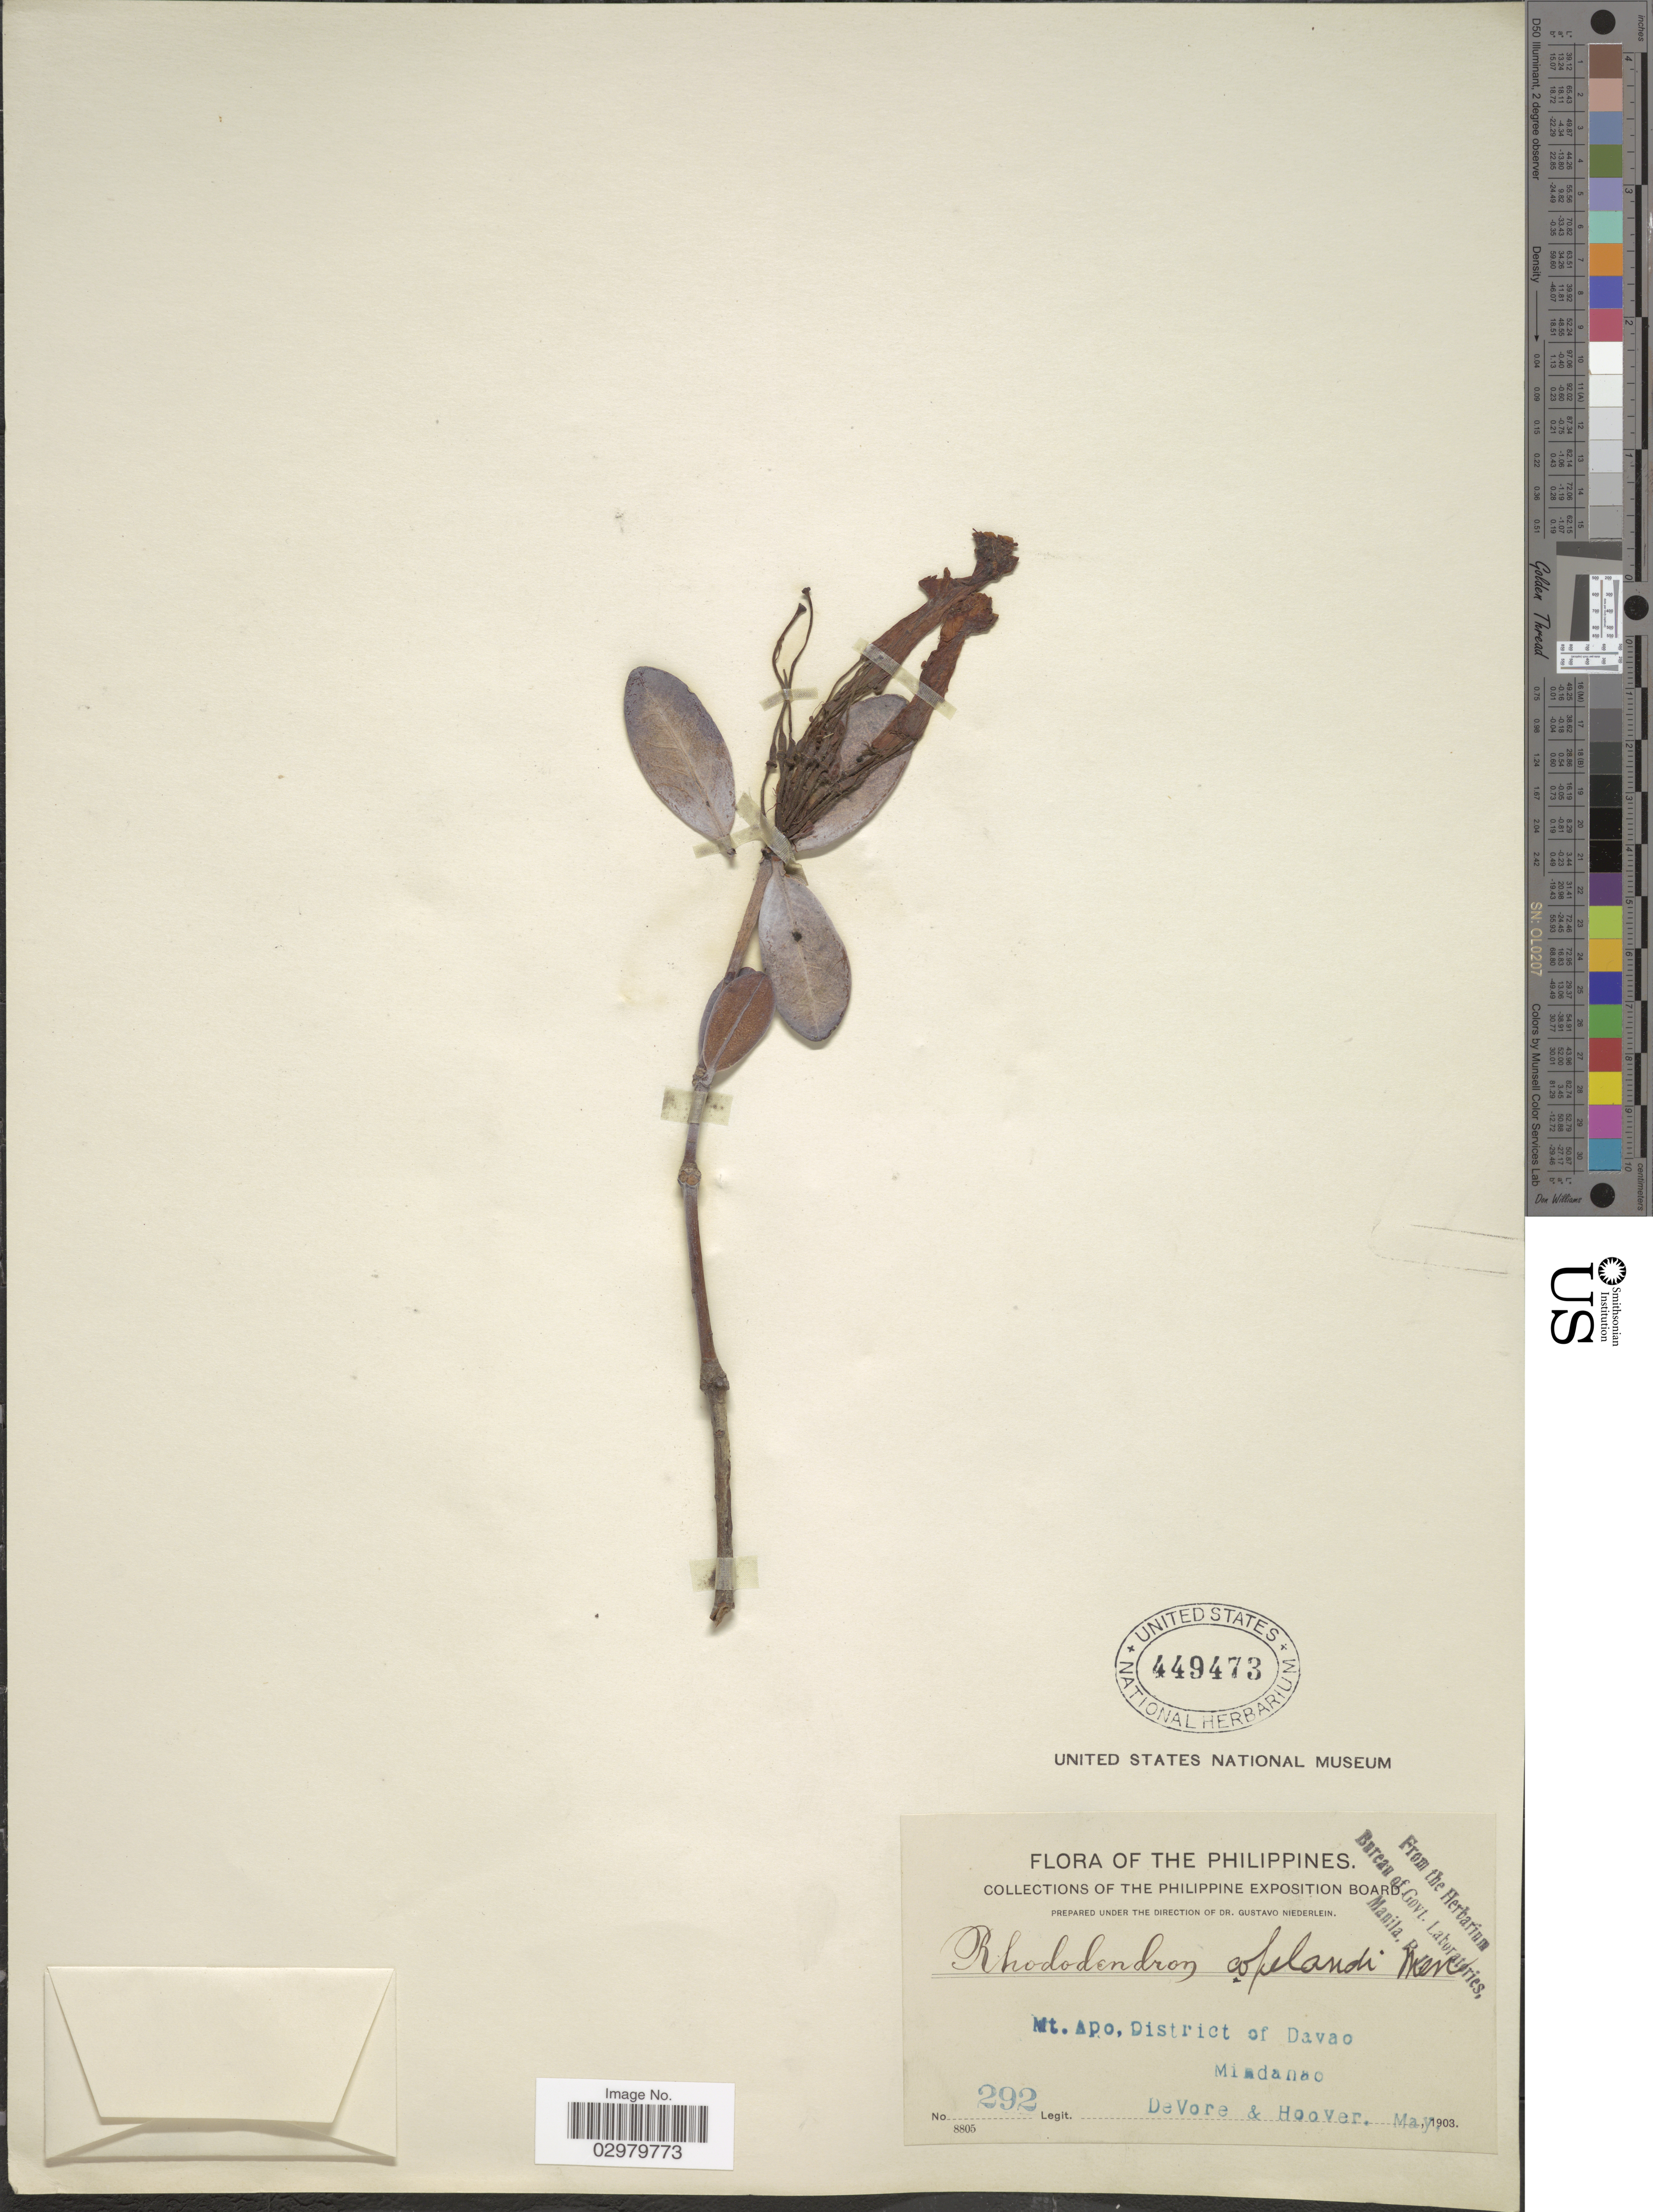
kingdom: Plantae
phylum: Tracheophyta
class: Magnoliopsida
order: Ericales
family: Ericaceae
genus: Rhododendron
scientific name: Rhododendron copelandii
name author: Merr.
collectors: B. F. DeVore & -- Hoover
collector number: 292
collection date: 1903-05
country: Philippines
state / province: Davao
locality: Mt. Apo, District of Davao. Mindanao.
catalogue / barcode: US 449473